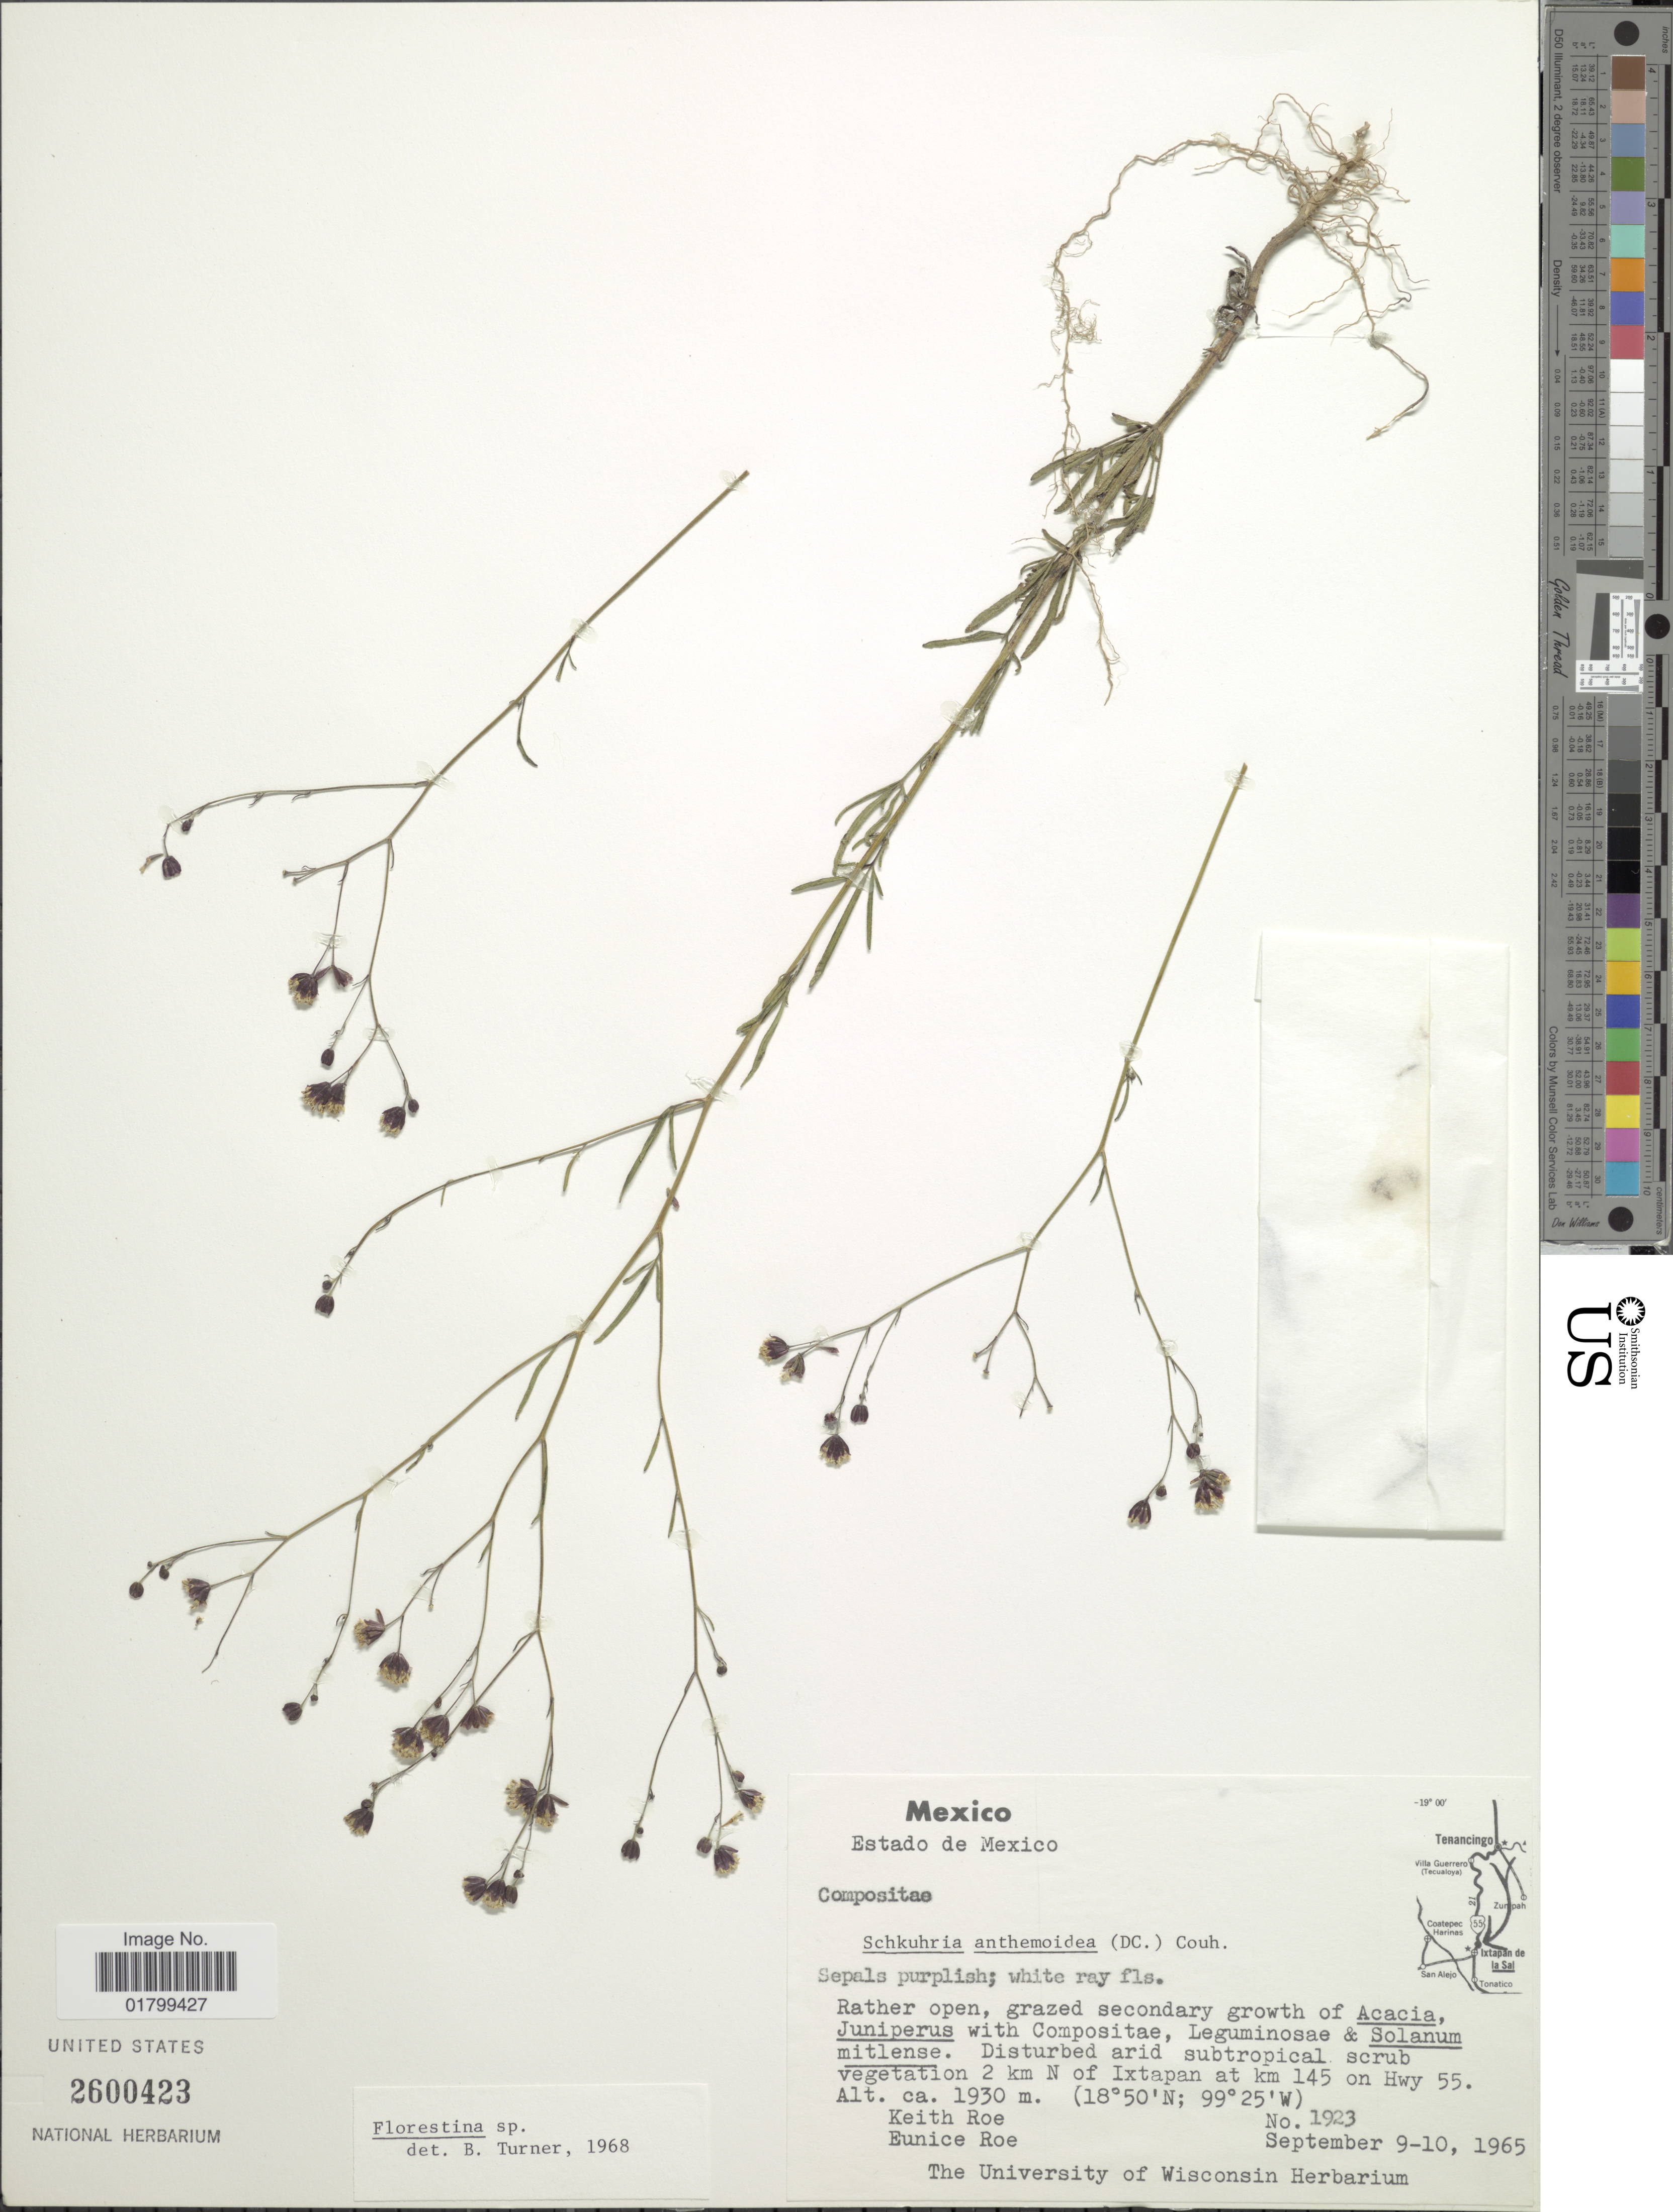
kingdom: Plantae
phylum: Tracheophyta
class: Magnoliopsida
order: Asterales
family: Asteraceae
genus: Florestina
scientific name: Florestina sp.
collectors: K. E. Roe & E. Roe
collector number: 1923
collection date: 1965-09-09/1965-09-10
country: Mexico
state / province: México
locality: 2 km N of Ixtapan at km 145 on Hwy 55.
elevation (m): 1930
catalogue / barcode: US 2600423